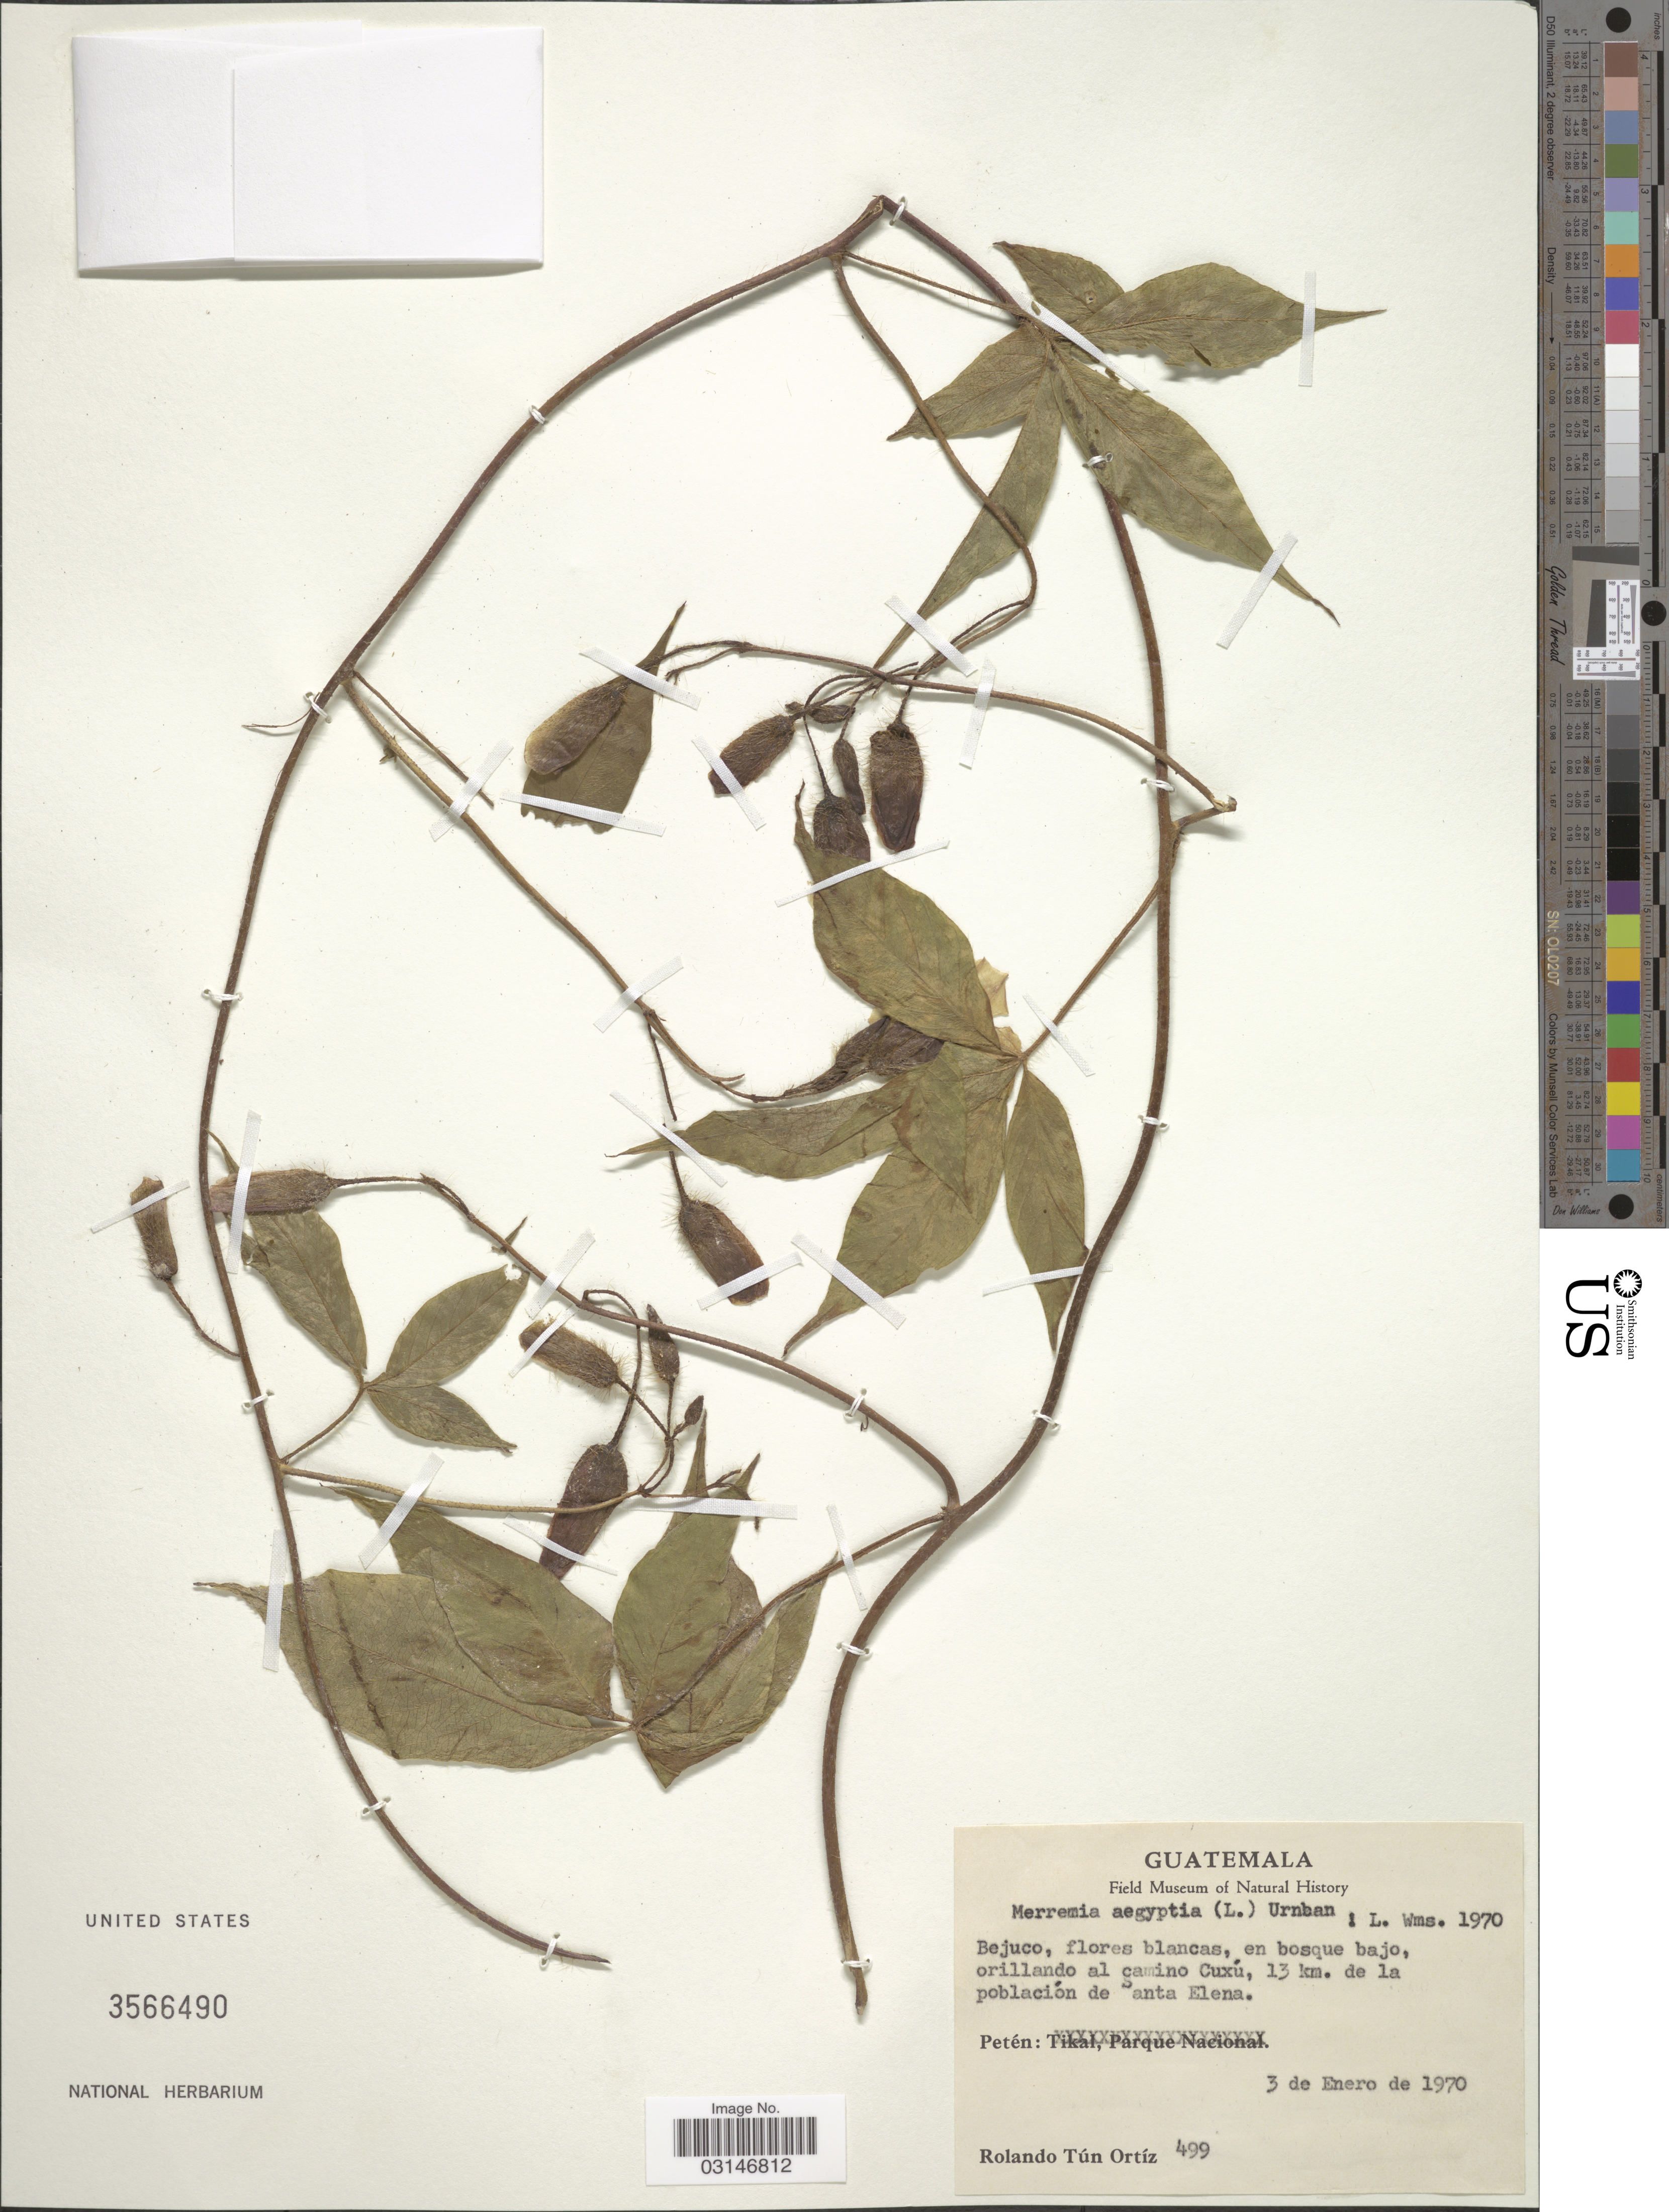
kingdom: Plantae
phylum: Tracheophyta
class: Magnoliopsida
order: Solanales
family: Convolvulaceae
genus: Distimake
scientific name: Distimake aegyptius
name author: (L.) A. R. Simões & Staples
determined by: Strong, Mark T., (BOT), Smithsonian Institution - National Museum of Natural History (UNITED STATES)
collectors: R. T. Ortíz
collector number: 499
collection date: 1970-01-03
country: Guatemala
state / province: El Petén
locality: Bejuco, flores blancas, en bosque bajo, orillando al camino Cuxú, 13 km. de la población de Santa Elena. Petén.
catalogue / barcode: US 3566490